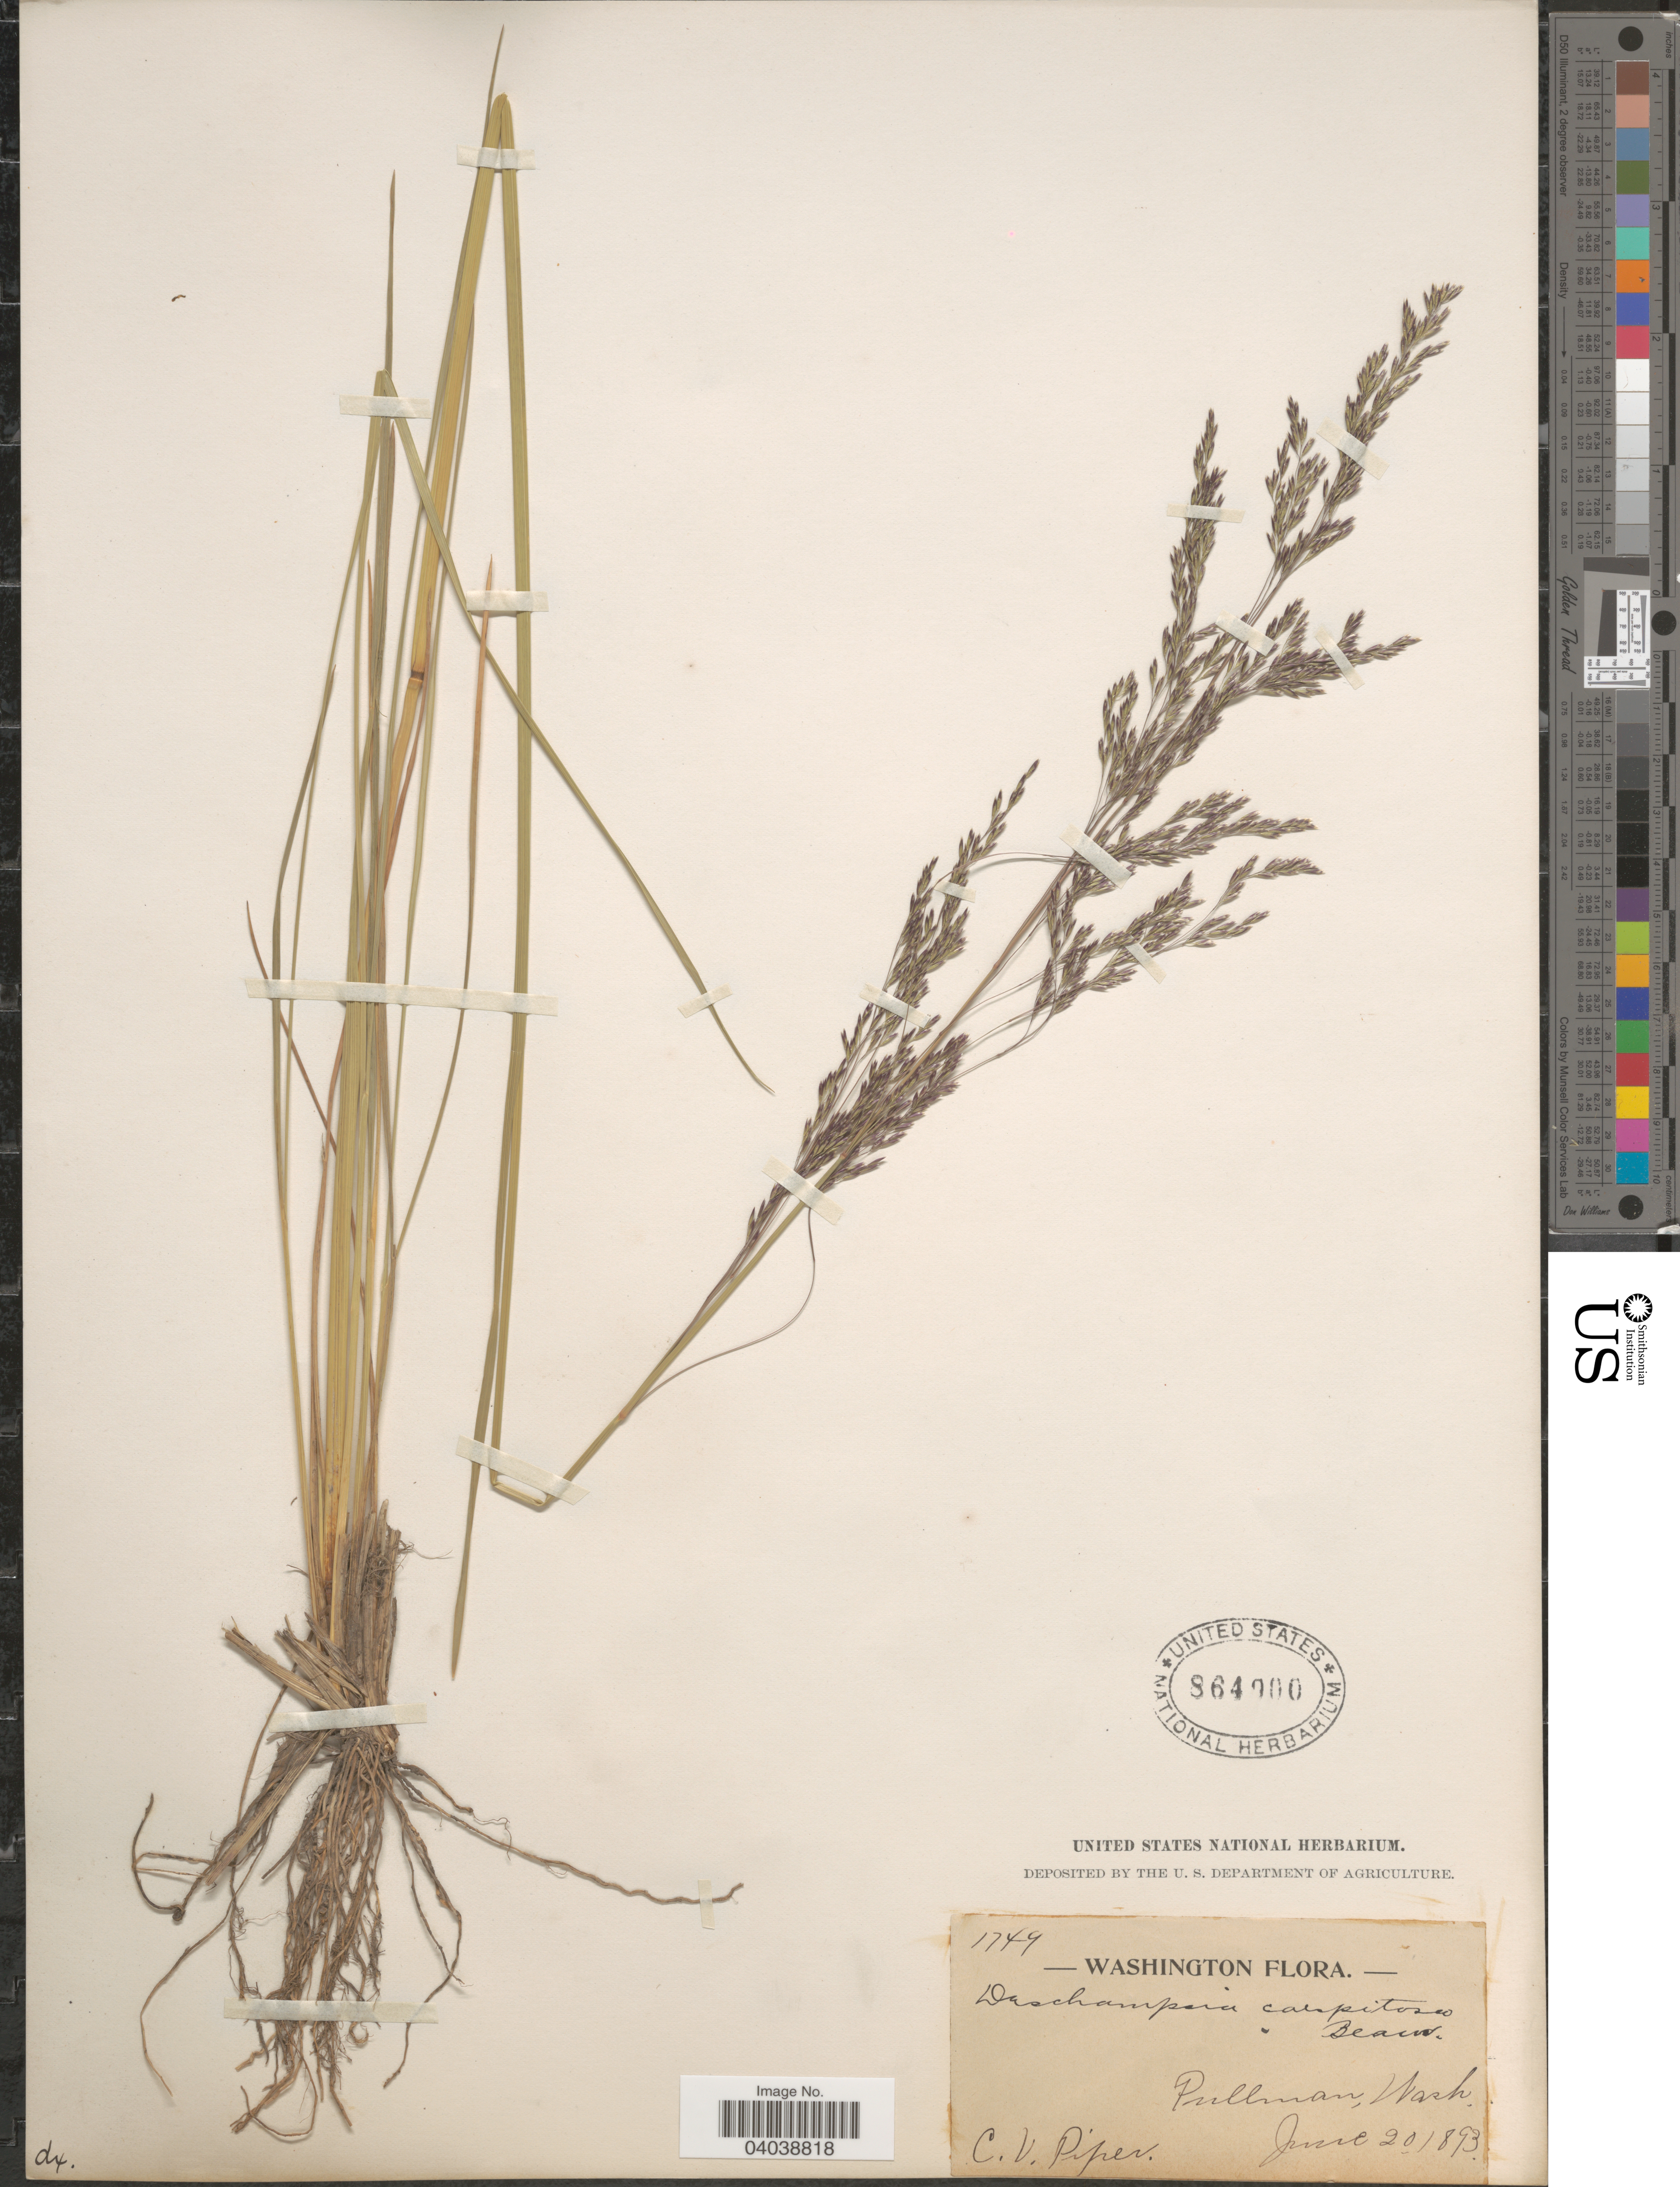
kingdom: Plantae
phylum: Tracheophyta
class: Liliopsida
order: Poales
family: Poaceae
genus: Deschampsia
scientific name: Deschampsia cespitosa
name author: (L.) P. Beauv.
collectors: C. V. Piper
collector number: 1749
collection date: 1893-06-20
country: United States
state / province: Washington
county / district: Whitman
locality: Pullman.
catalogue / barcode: US 864900